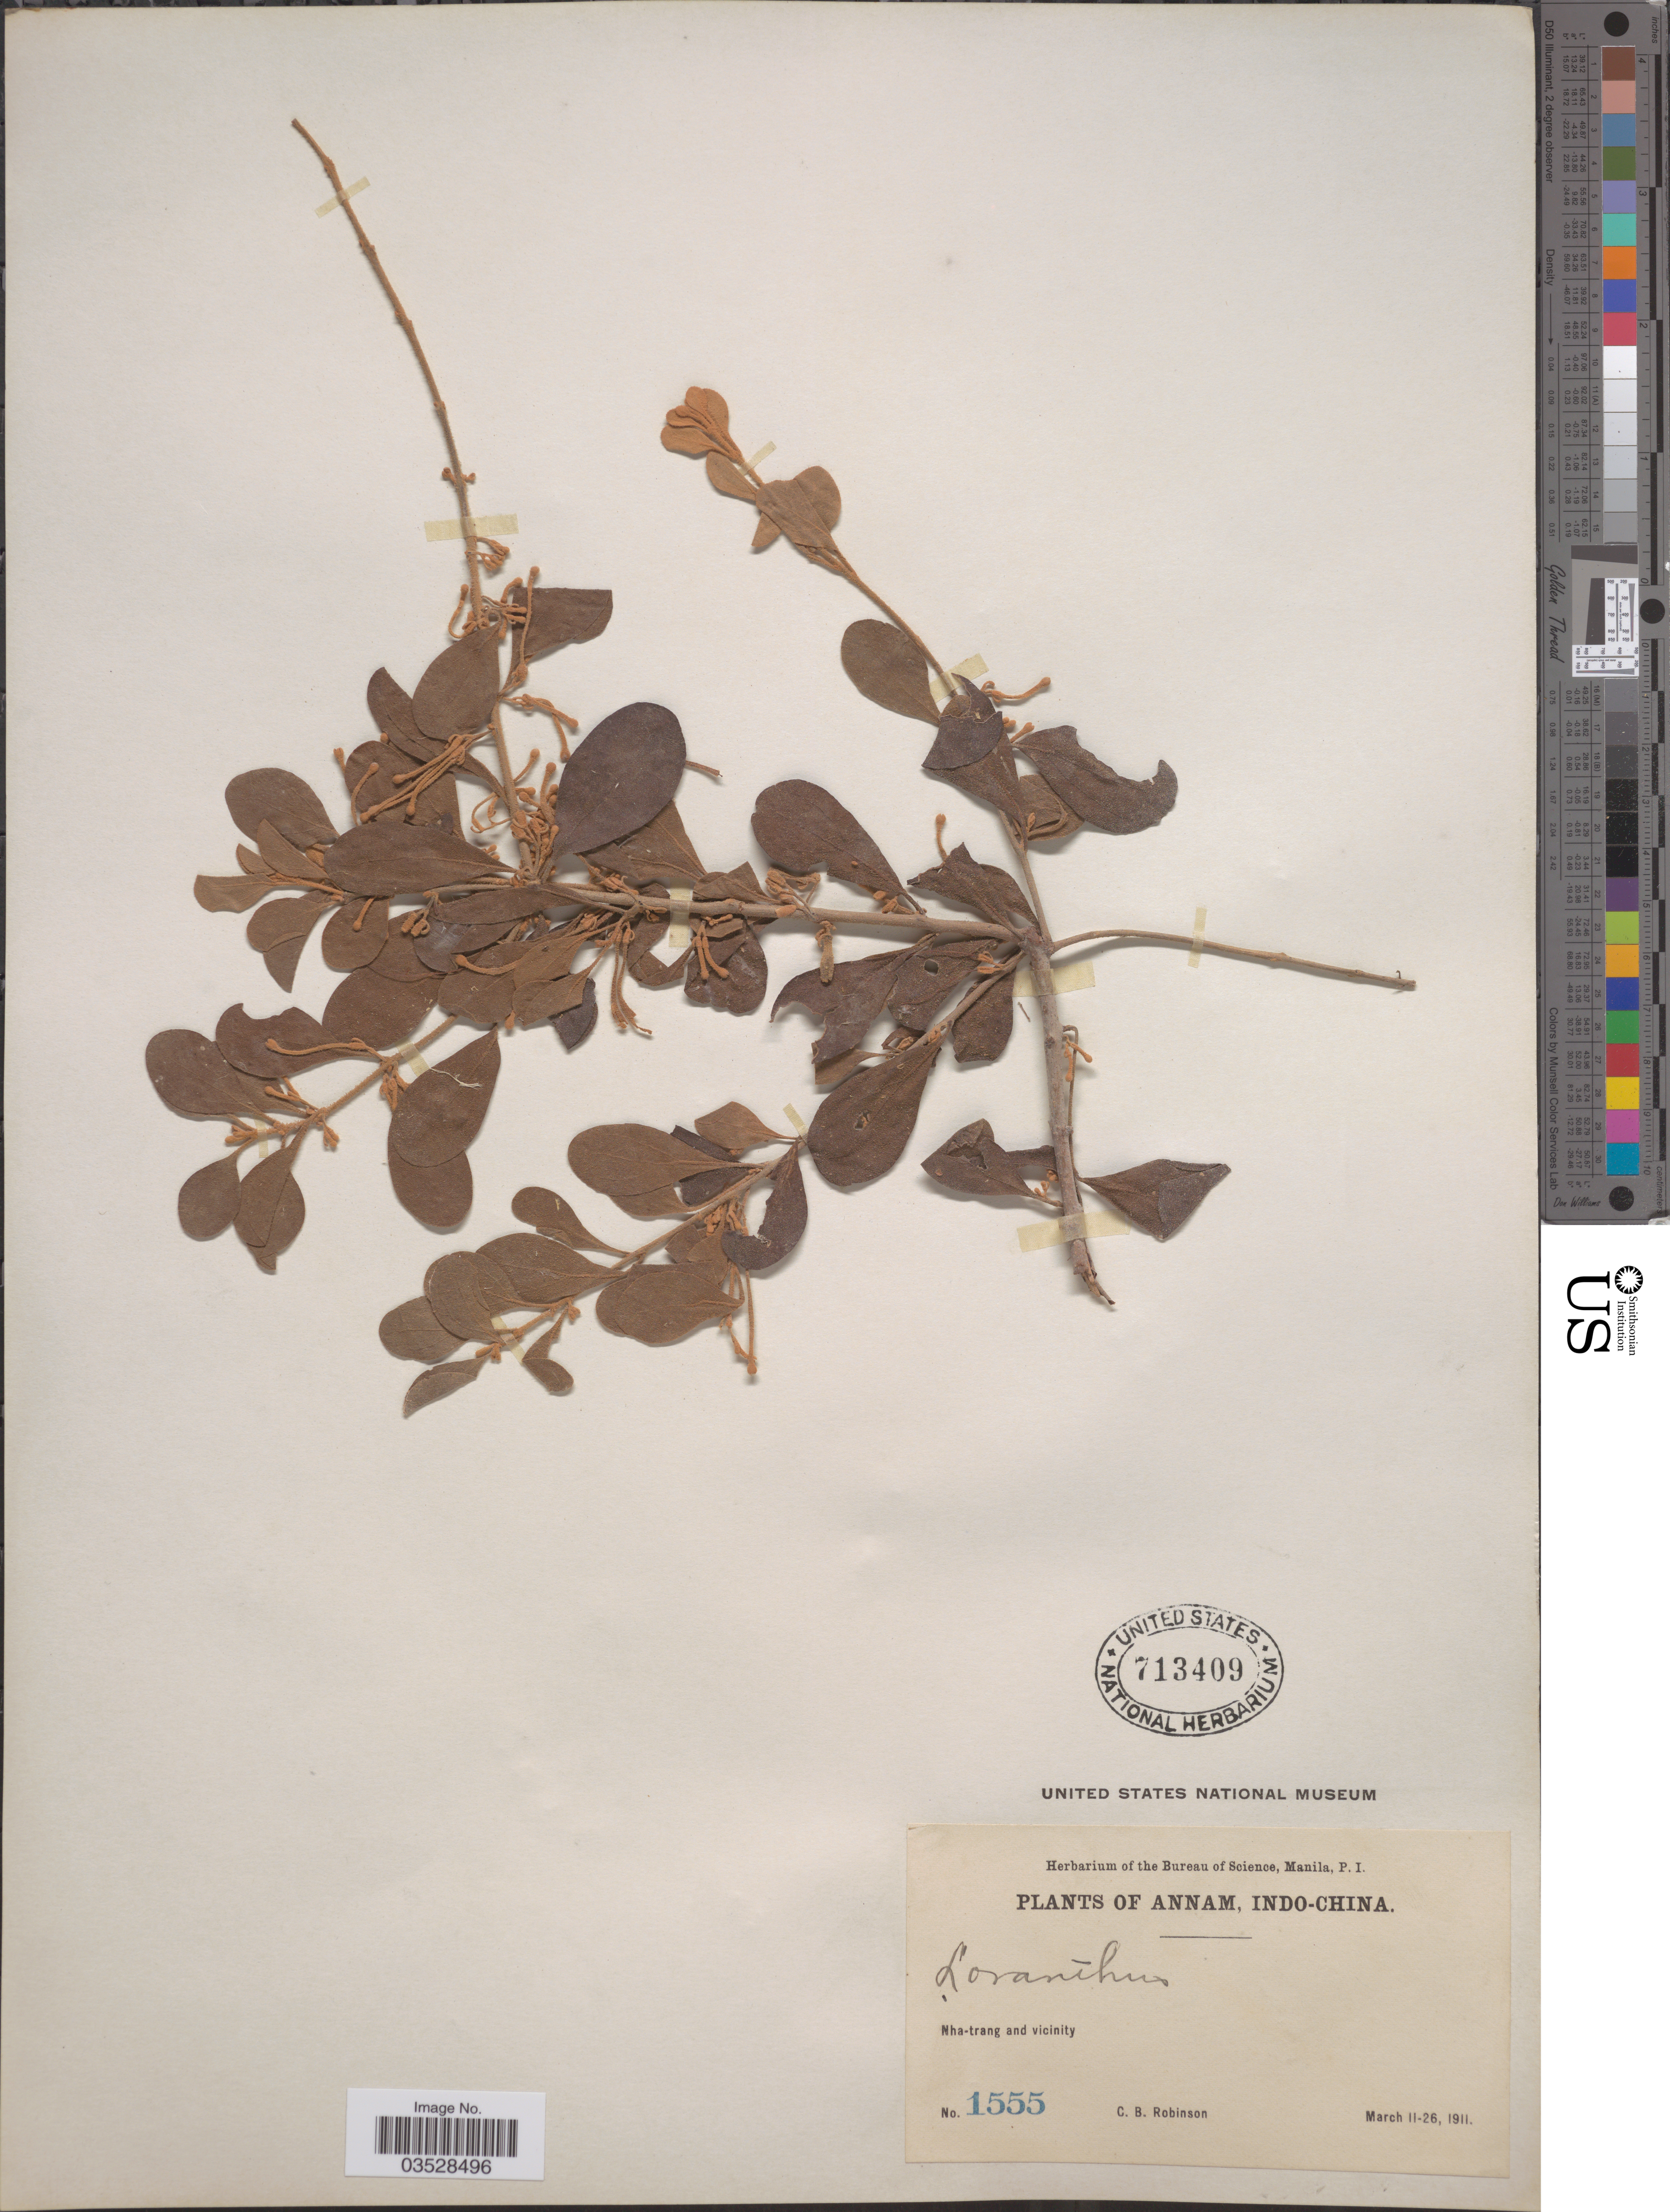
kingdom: Plantae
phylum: Tracheophyta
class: Magnoliopsida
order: Santalales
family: Loranthaceae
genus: Loranthus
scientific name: Loranthus sp.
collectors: C. Robinson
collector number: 1555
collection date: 1911-03-11/1911-03-26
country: Vietnam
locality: Annam, Indo-China. Nha-trang and vicinity.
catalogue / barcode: US 713409